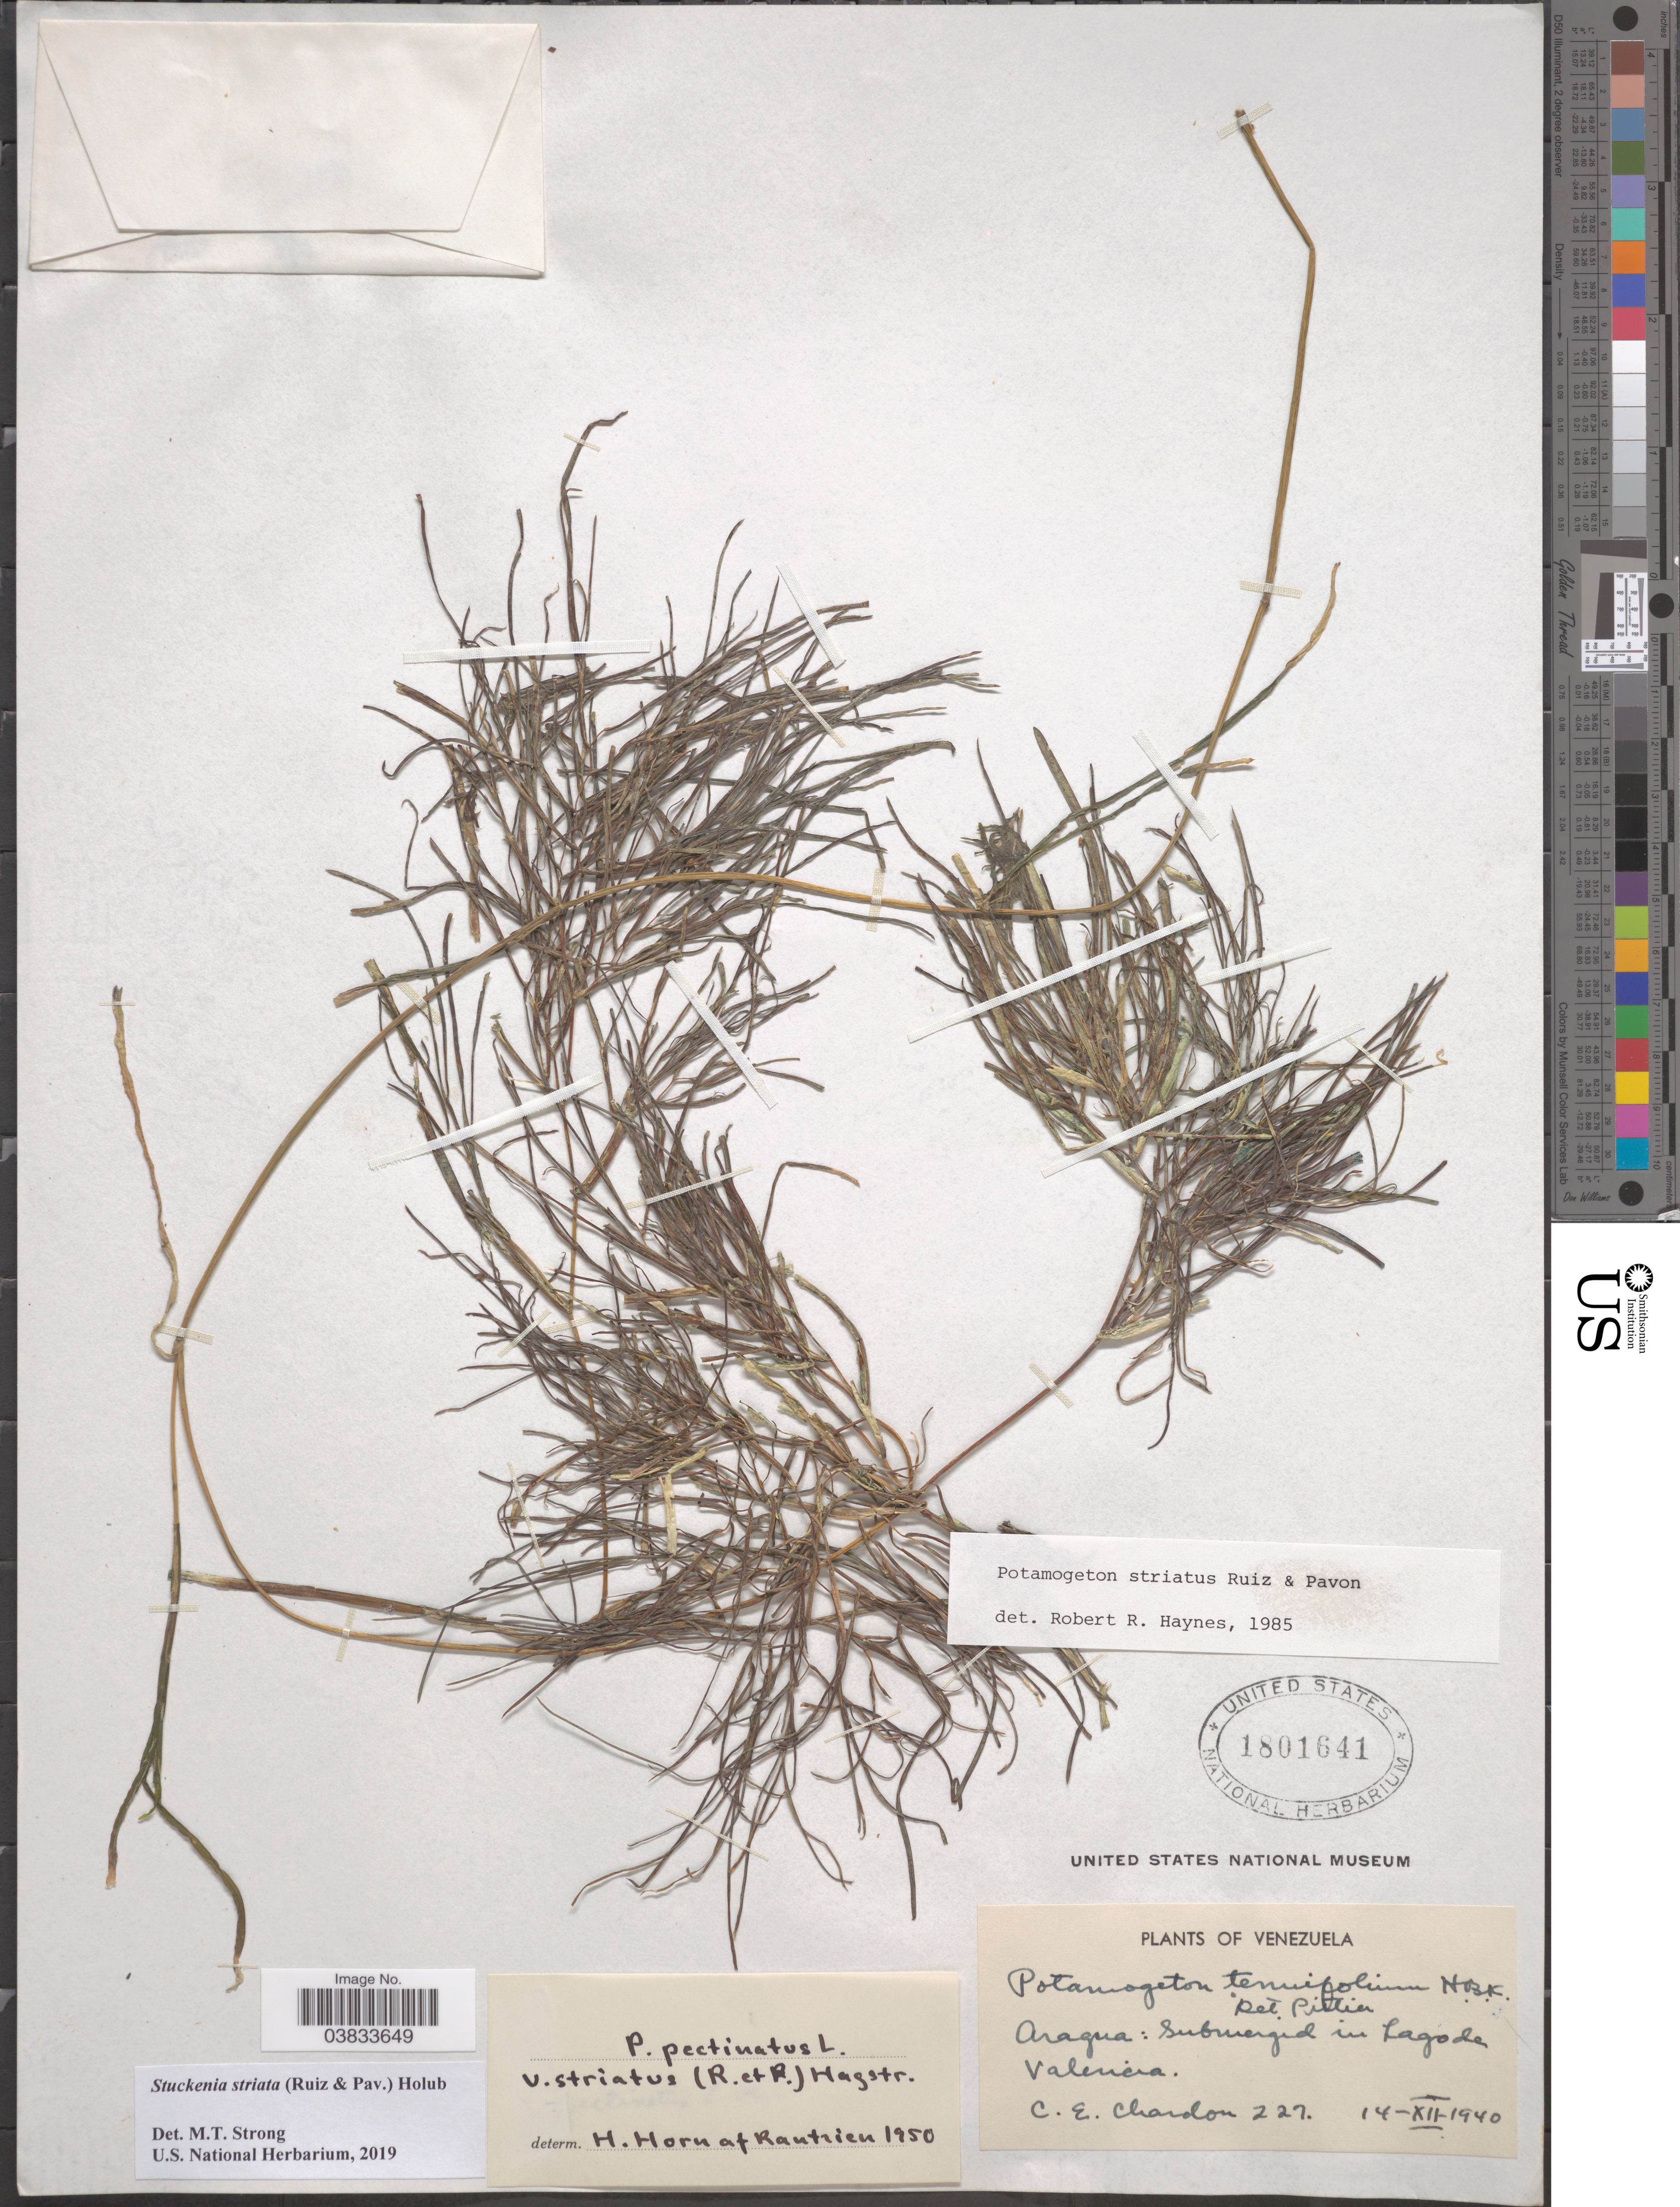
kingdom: Plantae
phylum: Tracheophyta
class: Liliopsida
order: Alismatales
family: Potamogetonaceae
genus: Stuckenia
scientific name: Stuckenia striata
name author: (Ruiz & Pav.) Holub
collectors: C. E. Chardón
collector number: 227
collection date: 1940-12-14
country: Venezuela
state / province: Aragua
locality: In Lago de Valencia.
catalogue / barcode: US 1801641